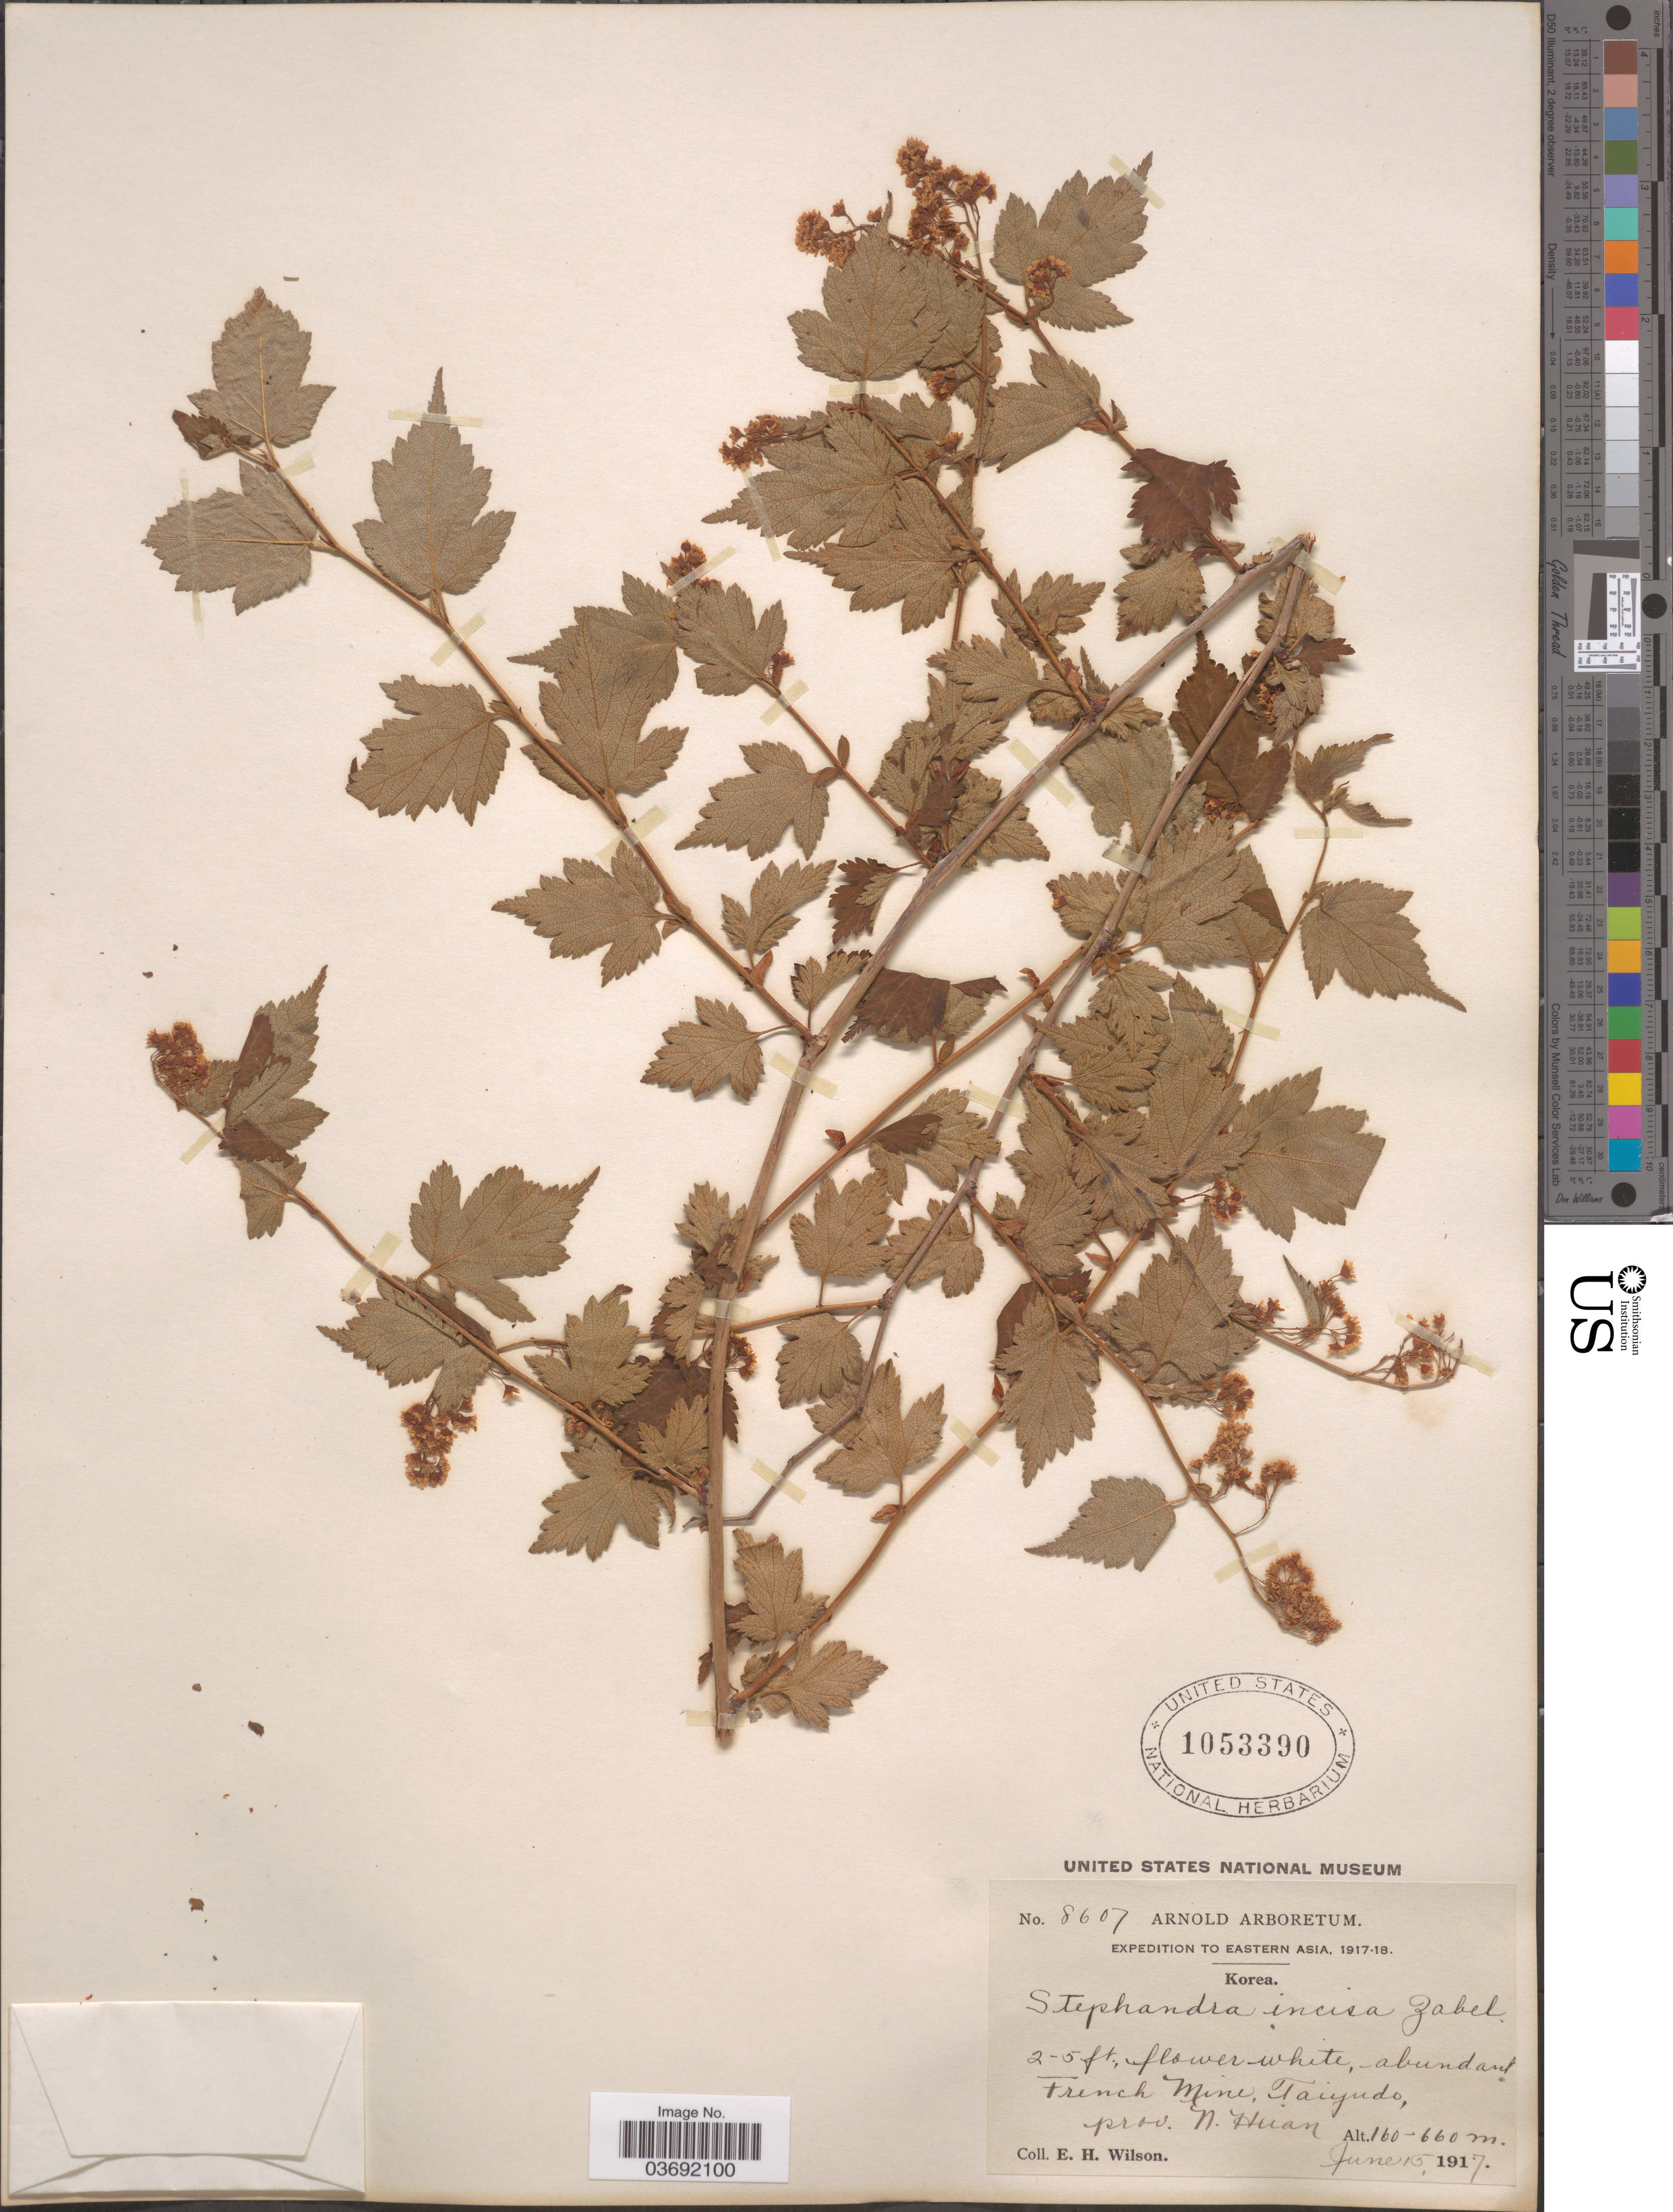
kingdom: Plantae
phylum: Tracheophyta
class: Magnoliopsida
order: Rosales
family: Rosaceae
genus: Neillia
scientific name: Neillia incisa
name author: (Thunb.) S.H. Oh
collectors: E. Wilson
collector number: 8607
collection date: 1917-06-15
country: North Korea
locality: Eastern Asia. French Mine, Taiyudo, prov. N. Heian.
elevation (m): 160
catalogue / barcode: US 1053390